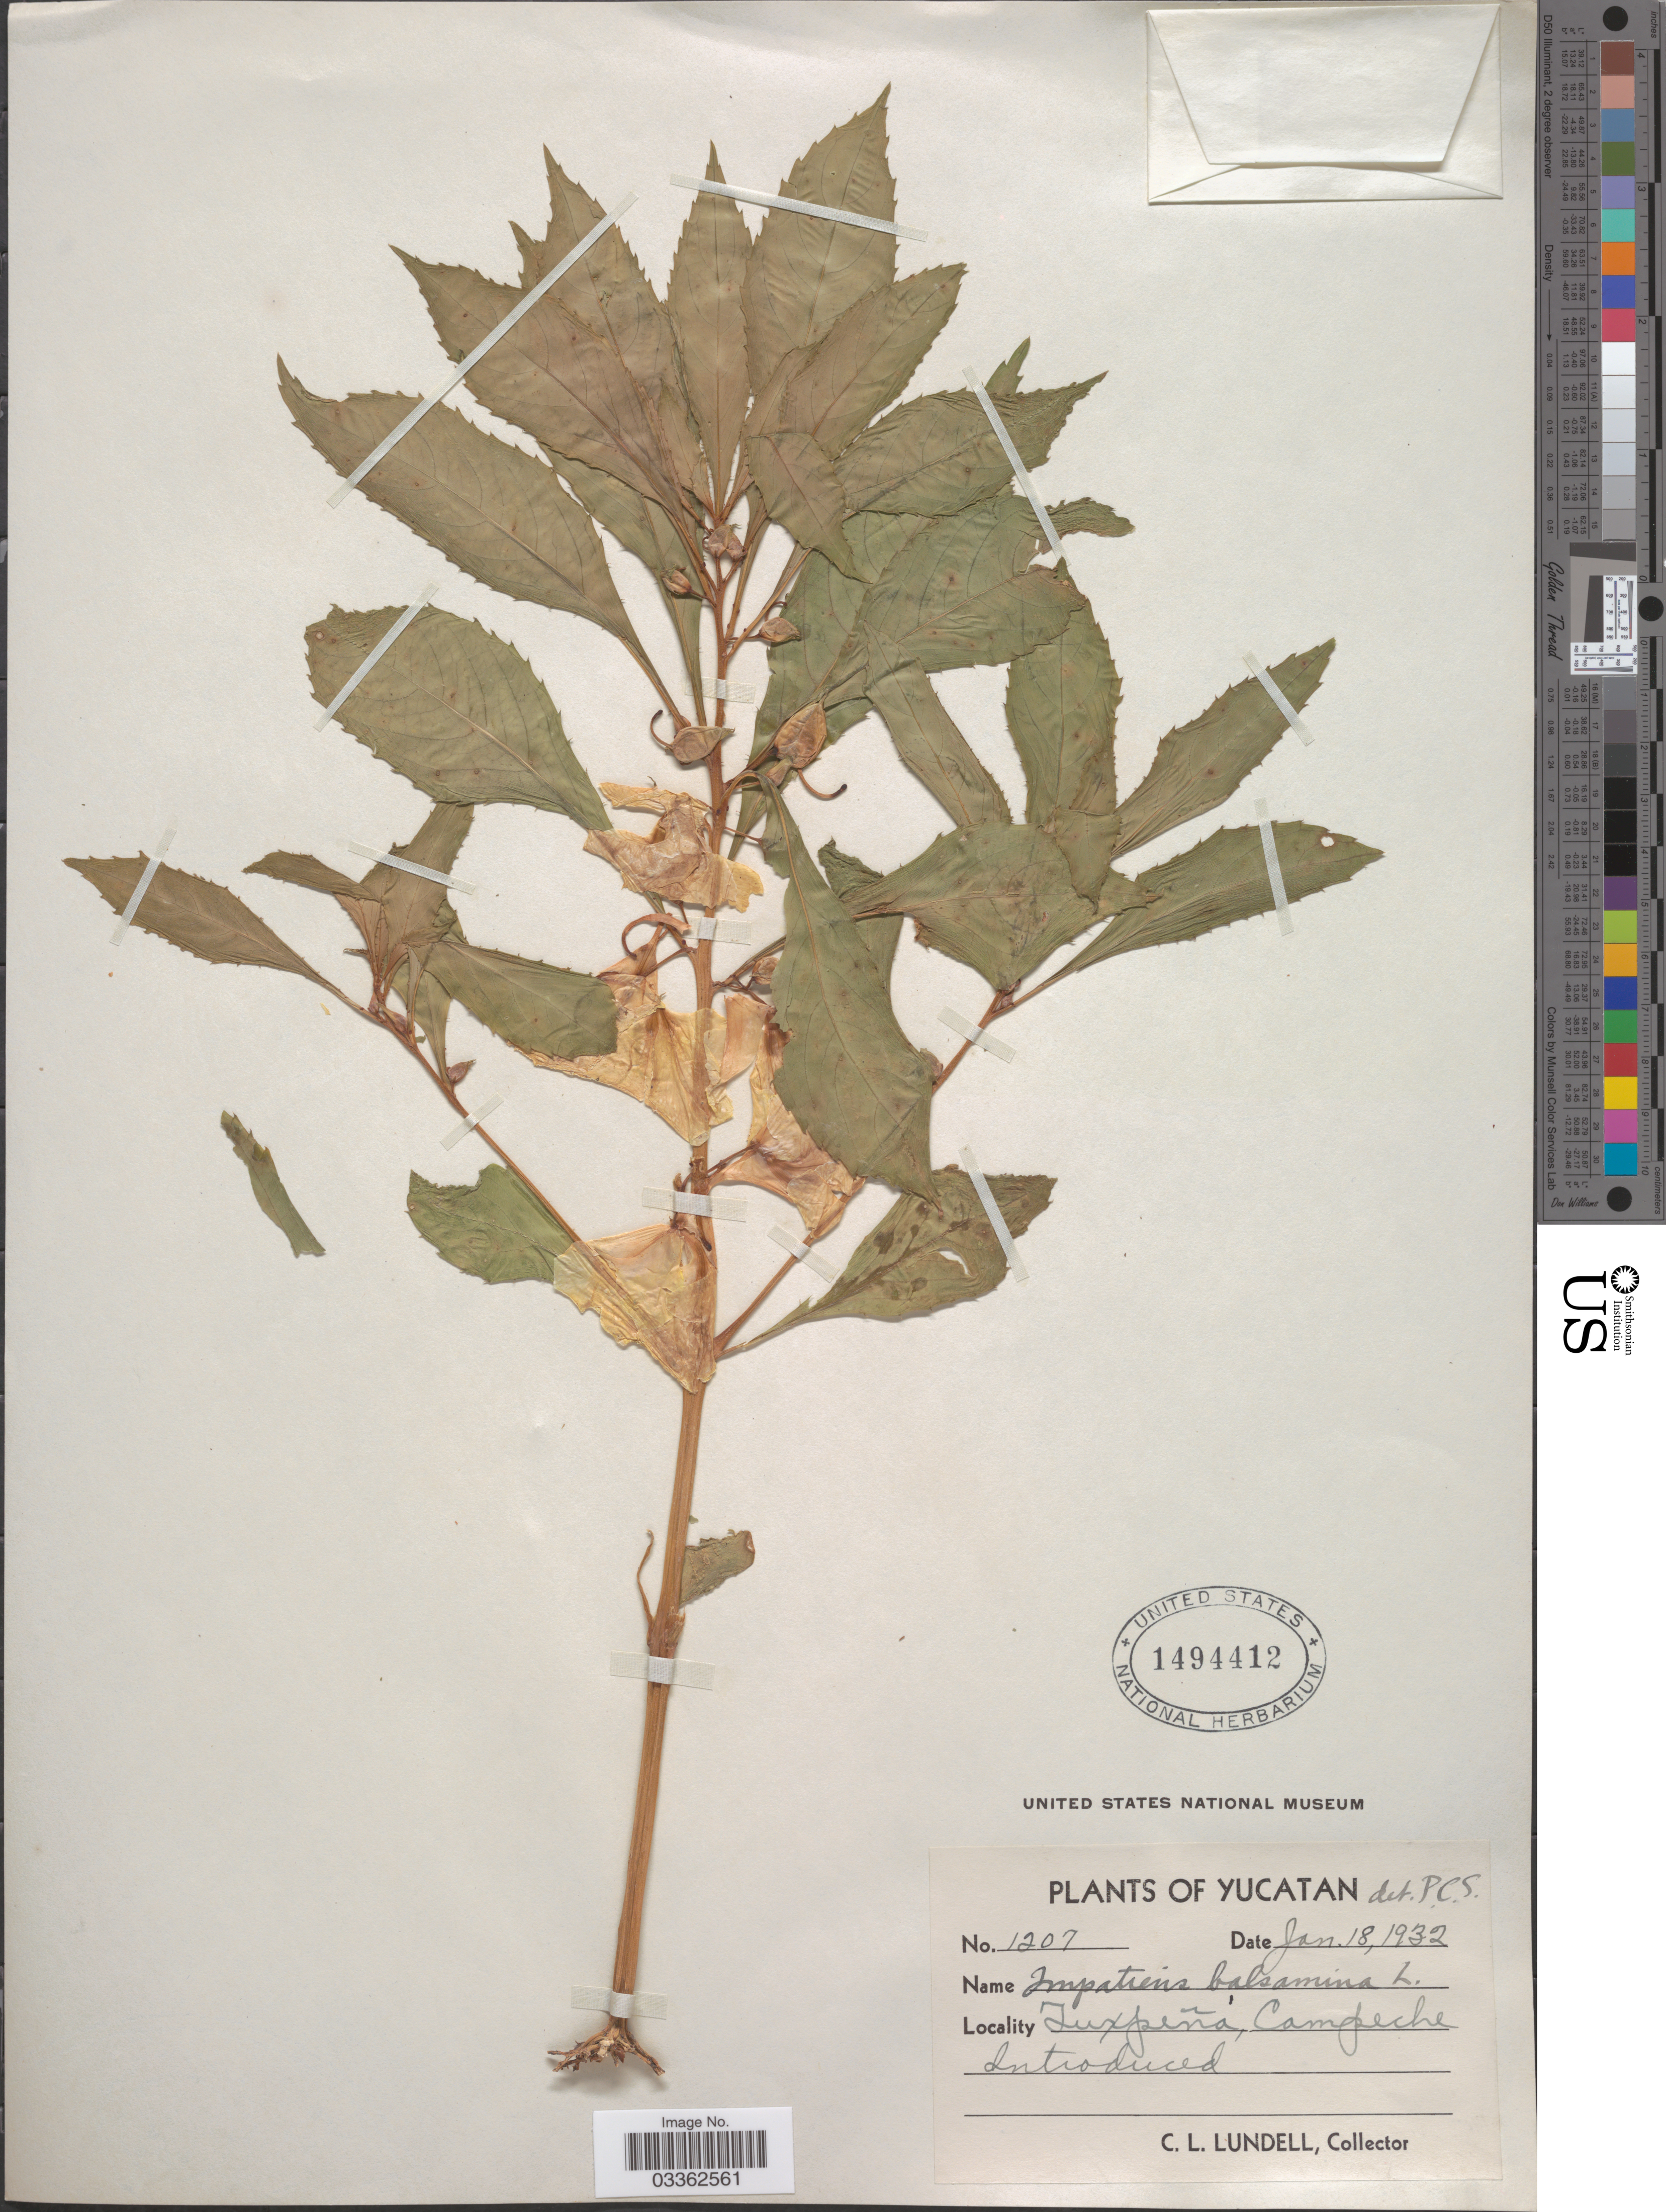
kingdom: Plantae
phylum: Tracheophyta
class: Magnoliopsida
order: Ericales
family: Balsaminaceae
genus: Impatiens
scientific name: Impatiens balsamina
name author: L.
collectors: C. L. Lundell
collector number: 1207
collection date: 1932-01-18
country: Mexico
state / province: Campeche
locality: Tuxpeña.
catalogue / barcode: US 1494412